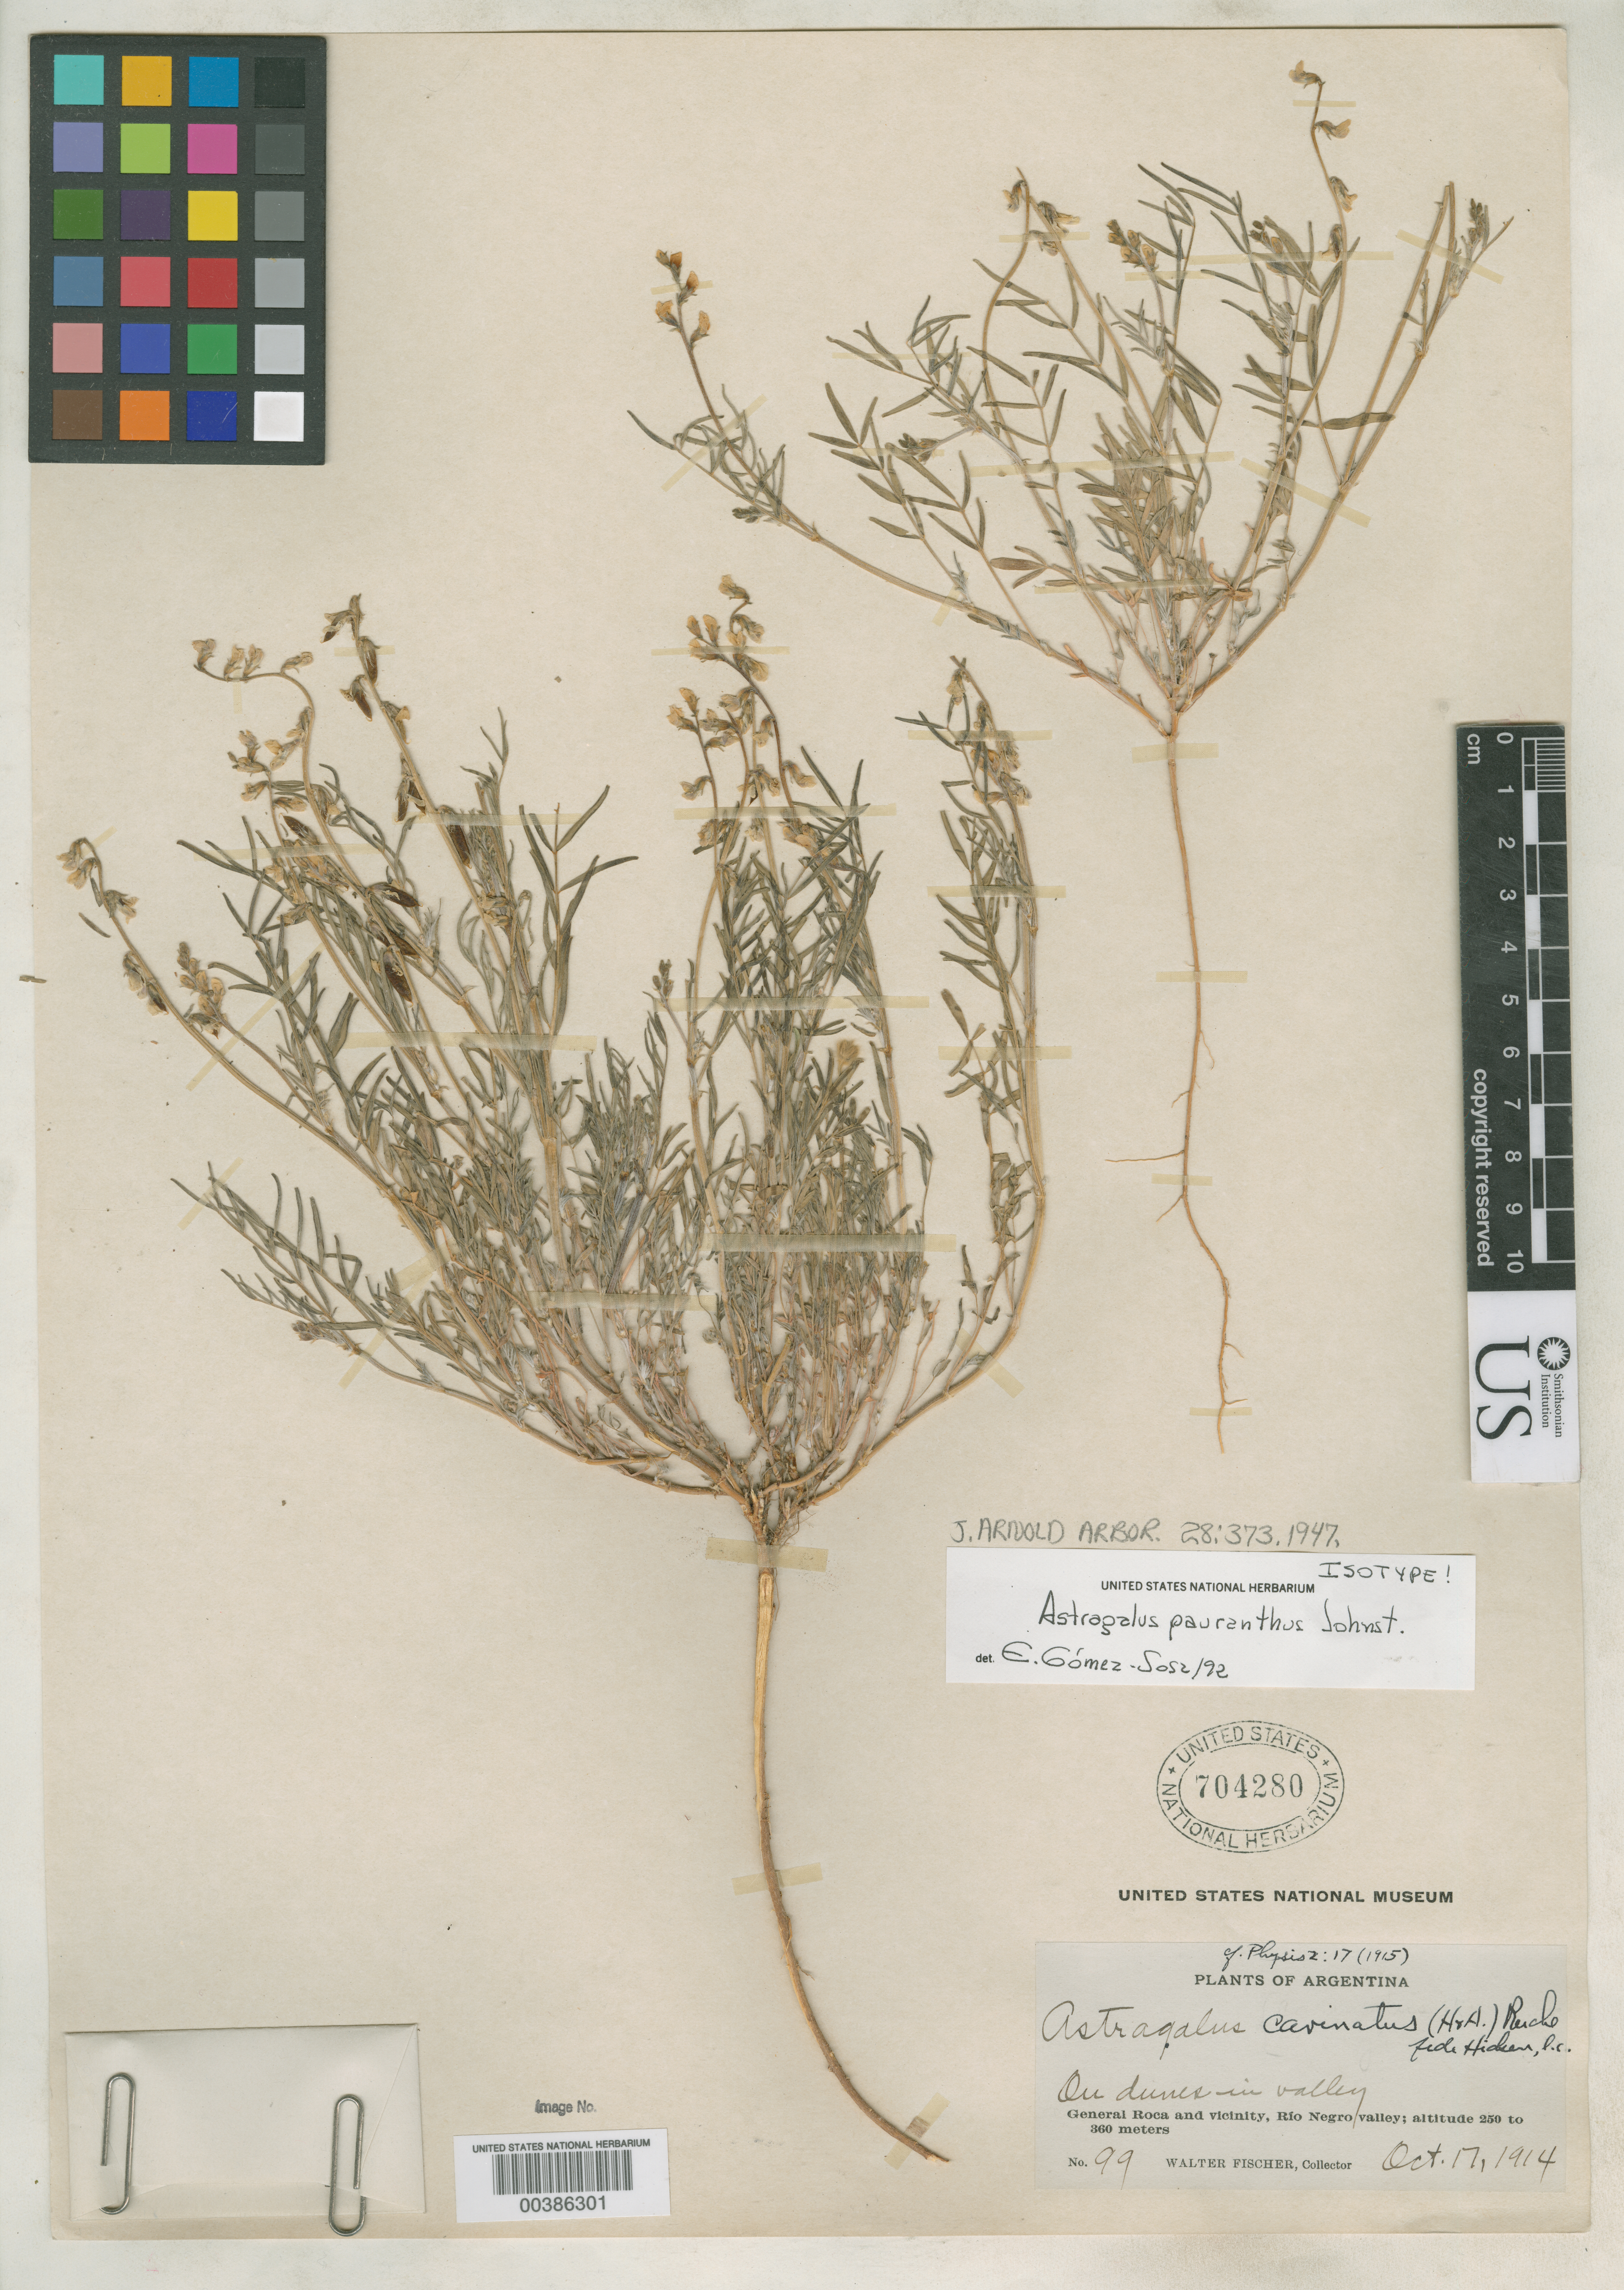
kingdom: Plantae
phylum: Tracheophyta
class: Magnoliopsida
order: Fabales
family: Fabaceae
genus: Astragalus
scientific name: Astragalus pauranthus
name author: I.M. Johnst.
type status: Syntype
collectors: W. Fischer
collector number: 99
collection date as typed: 17 Oct 1914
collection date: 1914-10-17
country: Argentina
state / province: Río Negro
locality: General Roca and vicinity, dunes in valley.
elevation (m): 250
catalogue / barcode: US 704280